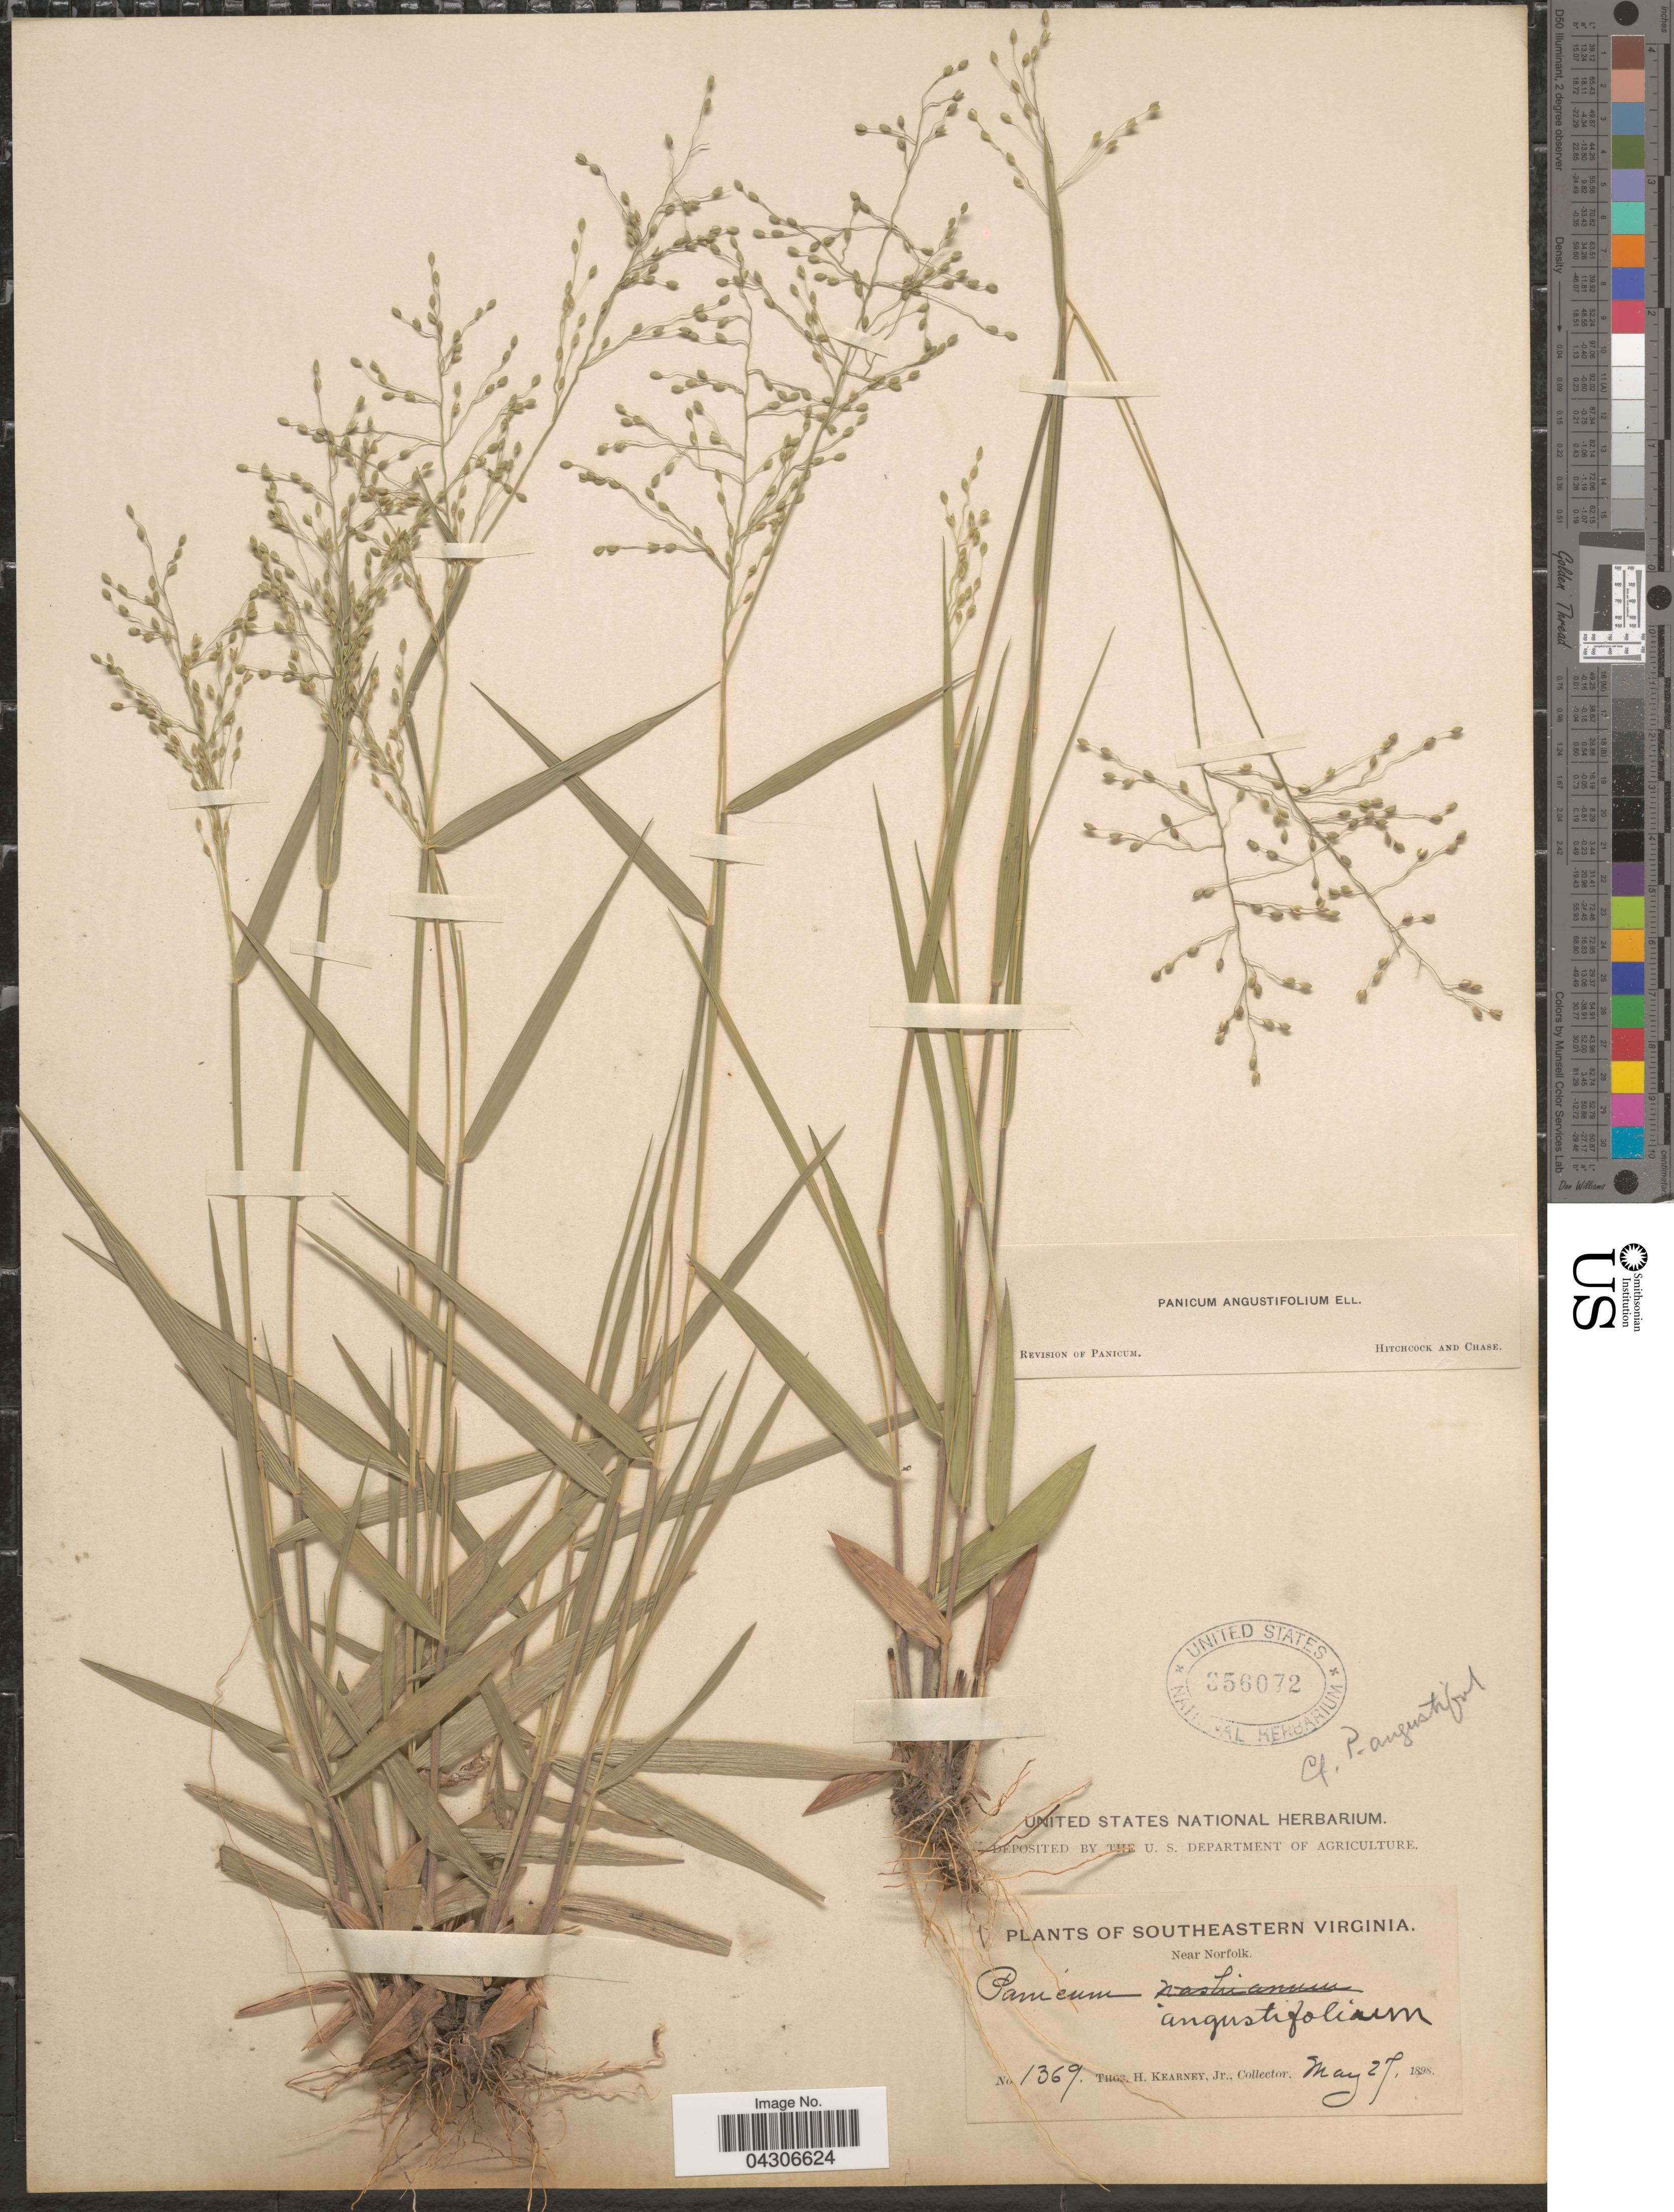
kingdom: Plantae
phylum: Tracheophyta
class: Liliopsida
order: Poales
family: Poaceae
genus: Dichanthelium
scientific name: Dichanthelium aciculare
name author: (Desv. ex Poir.) Gould & C.A. Clark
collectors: T. H. Kearney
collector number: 1369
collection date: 1898-05-27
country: United States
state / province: Virginia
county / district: City of Norfolk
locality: Southeastern Virginia. Near Norfolk.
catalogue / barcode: US 856072